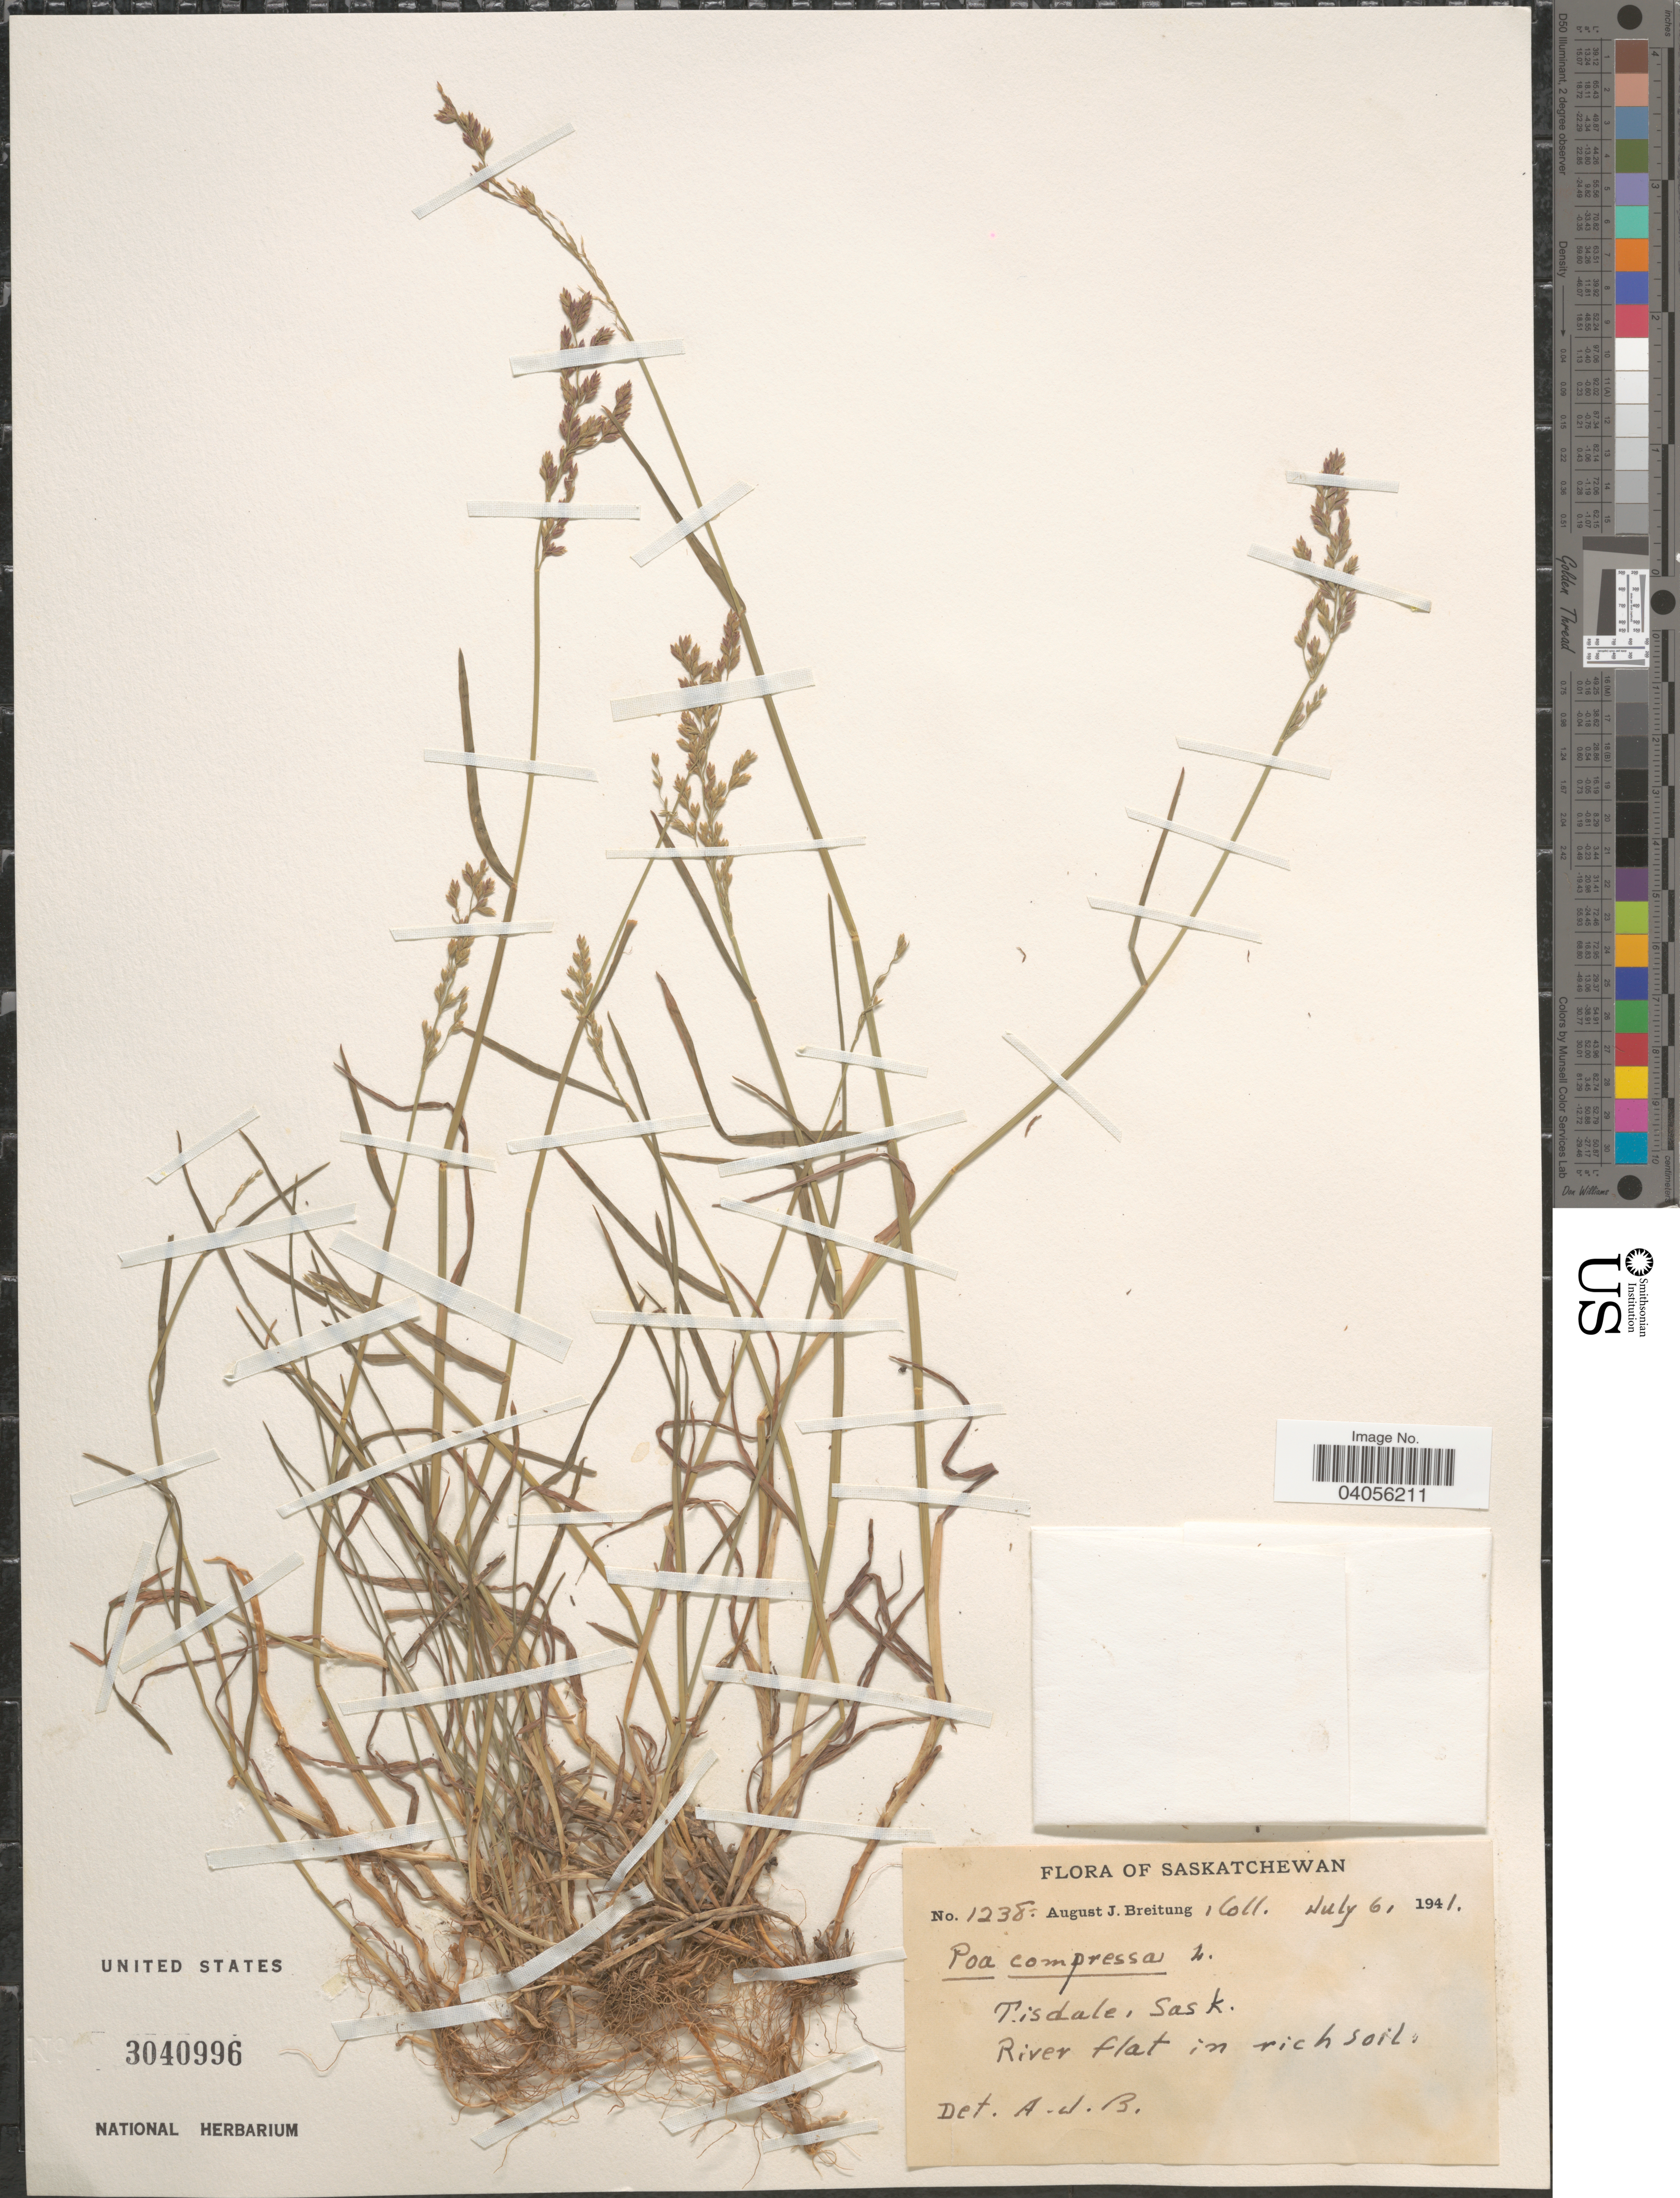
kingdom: Plantae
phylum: Tracheophyta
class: Liliopsida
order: Poales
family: Poaceae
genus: Poa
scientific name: Poa compressa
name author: L.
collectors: A. Breitung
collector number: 1238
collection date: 1941-07-06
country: Canada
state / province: Saskatchewan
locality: Tisdale.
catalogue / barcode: US 3040996